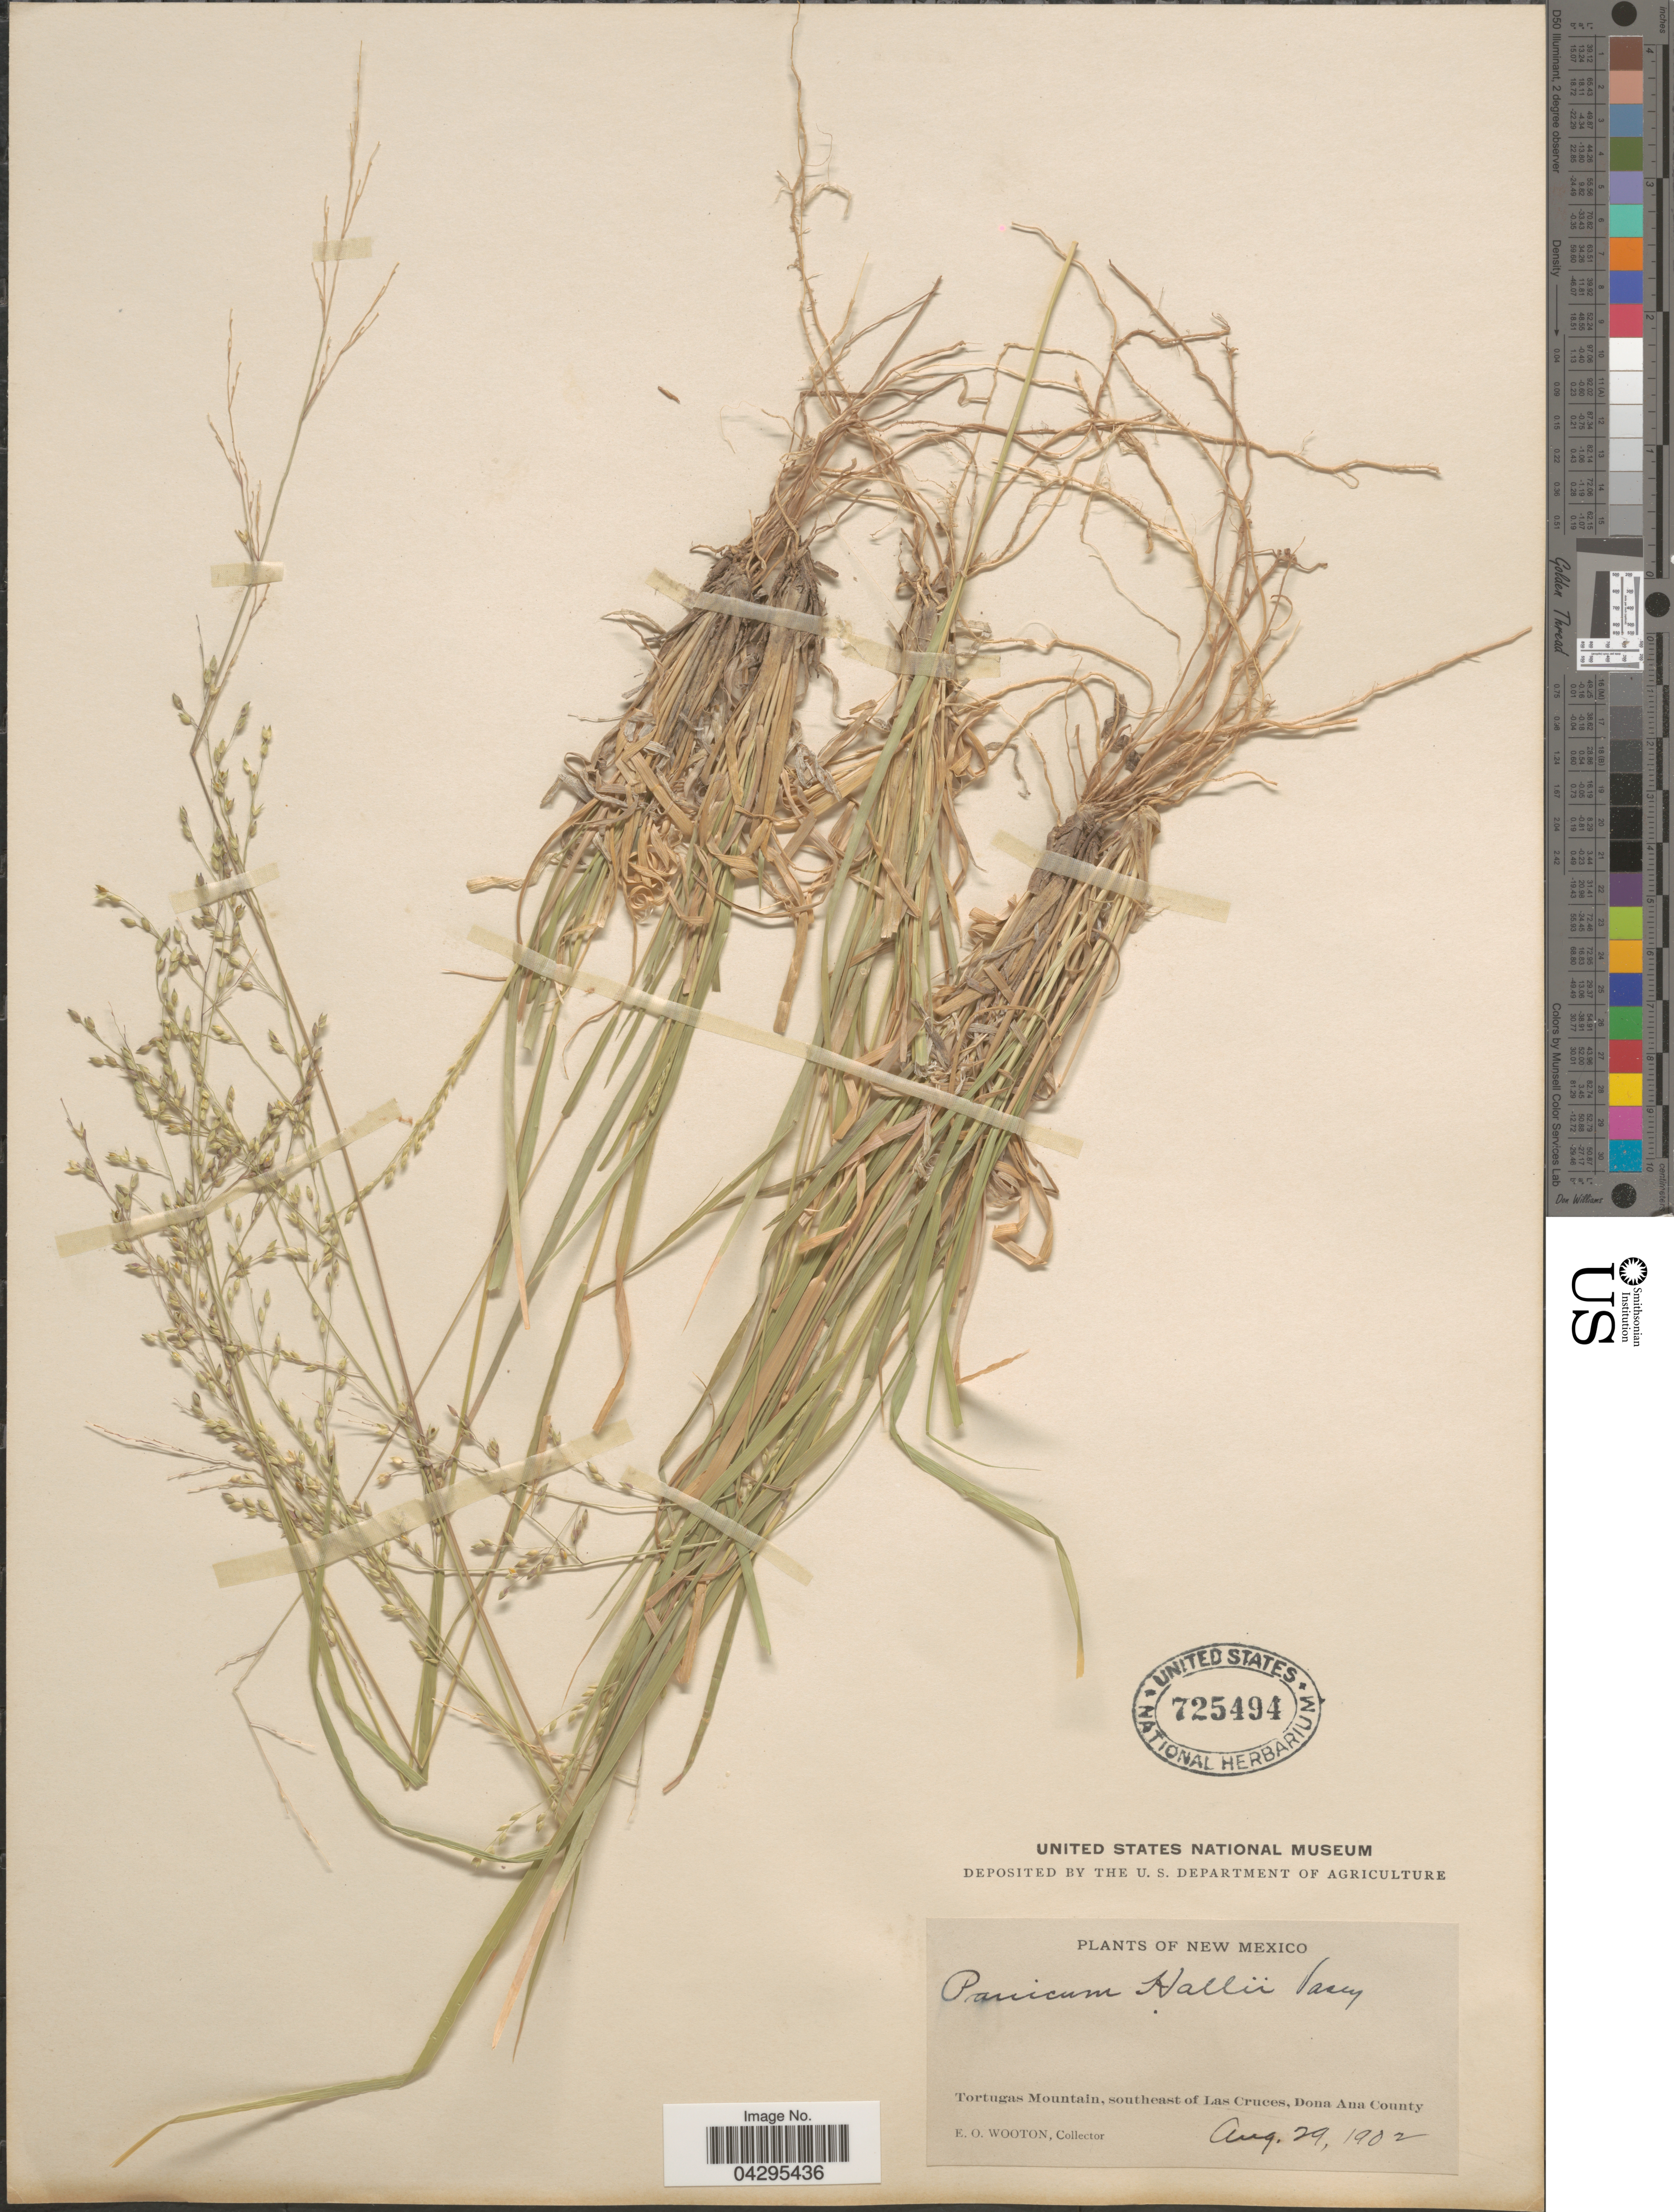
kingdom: Plantae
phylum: Tracheophyta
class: Liliopsida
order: Poales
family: Poaceae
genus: Panicum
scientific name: Panicum hallii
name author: Vasey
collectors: E. O. Wooton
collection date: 1902-08-29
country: United States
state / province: New Mexico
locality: Tortugas Mountain, southeast of Las Cruces, Dona Ana County.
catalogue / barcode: US 725494